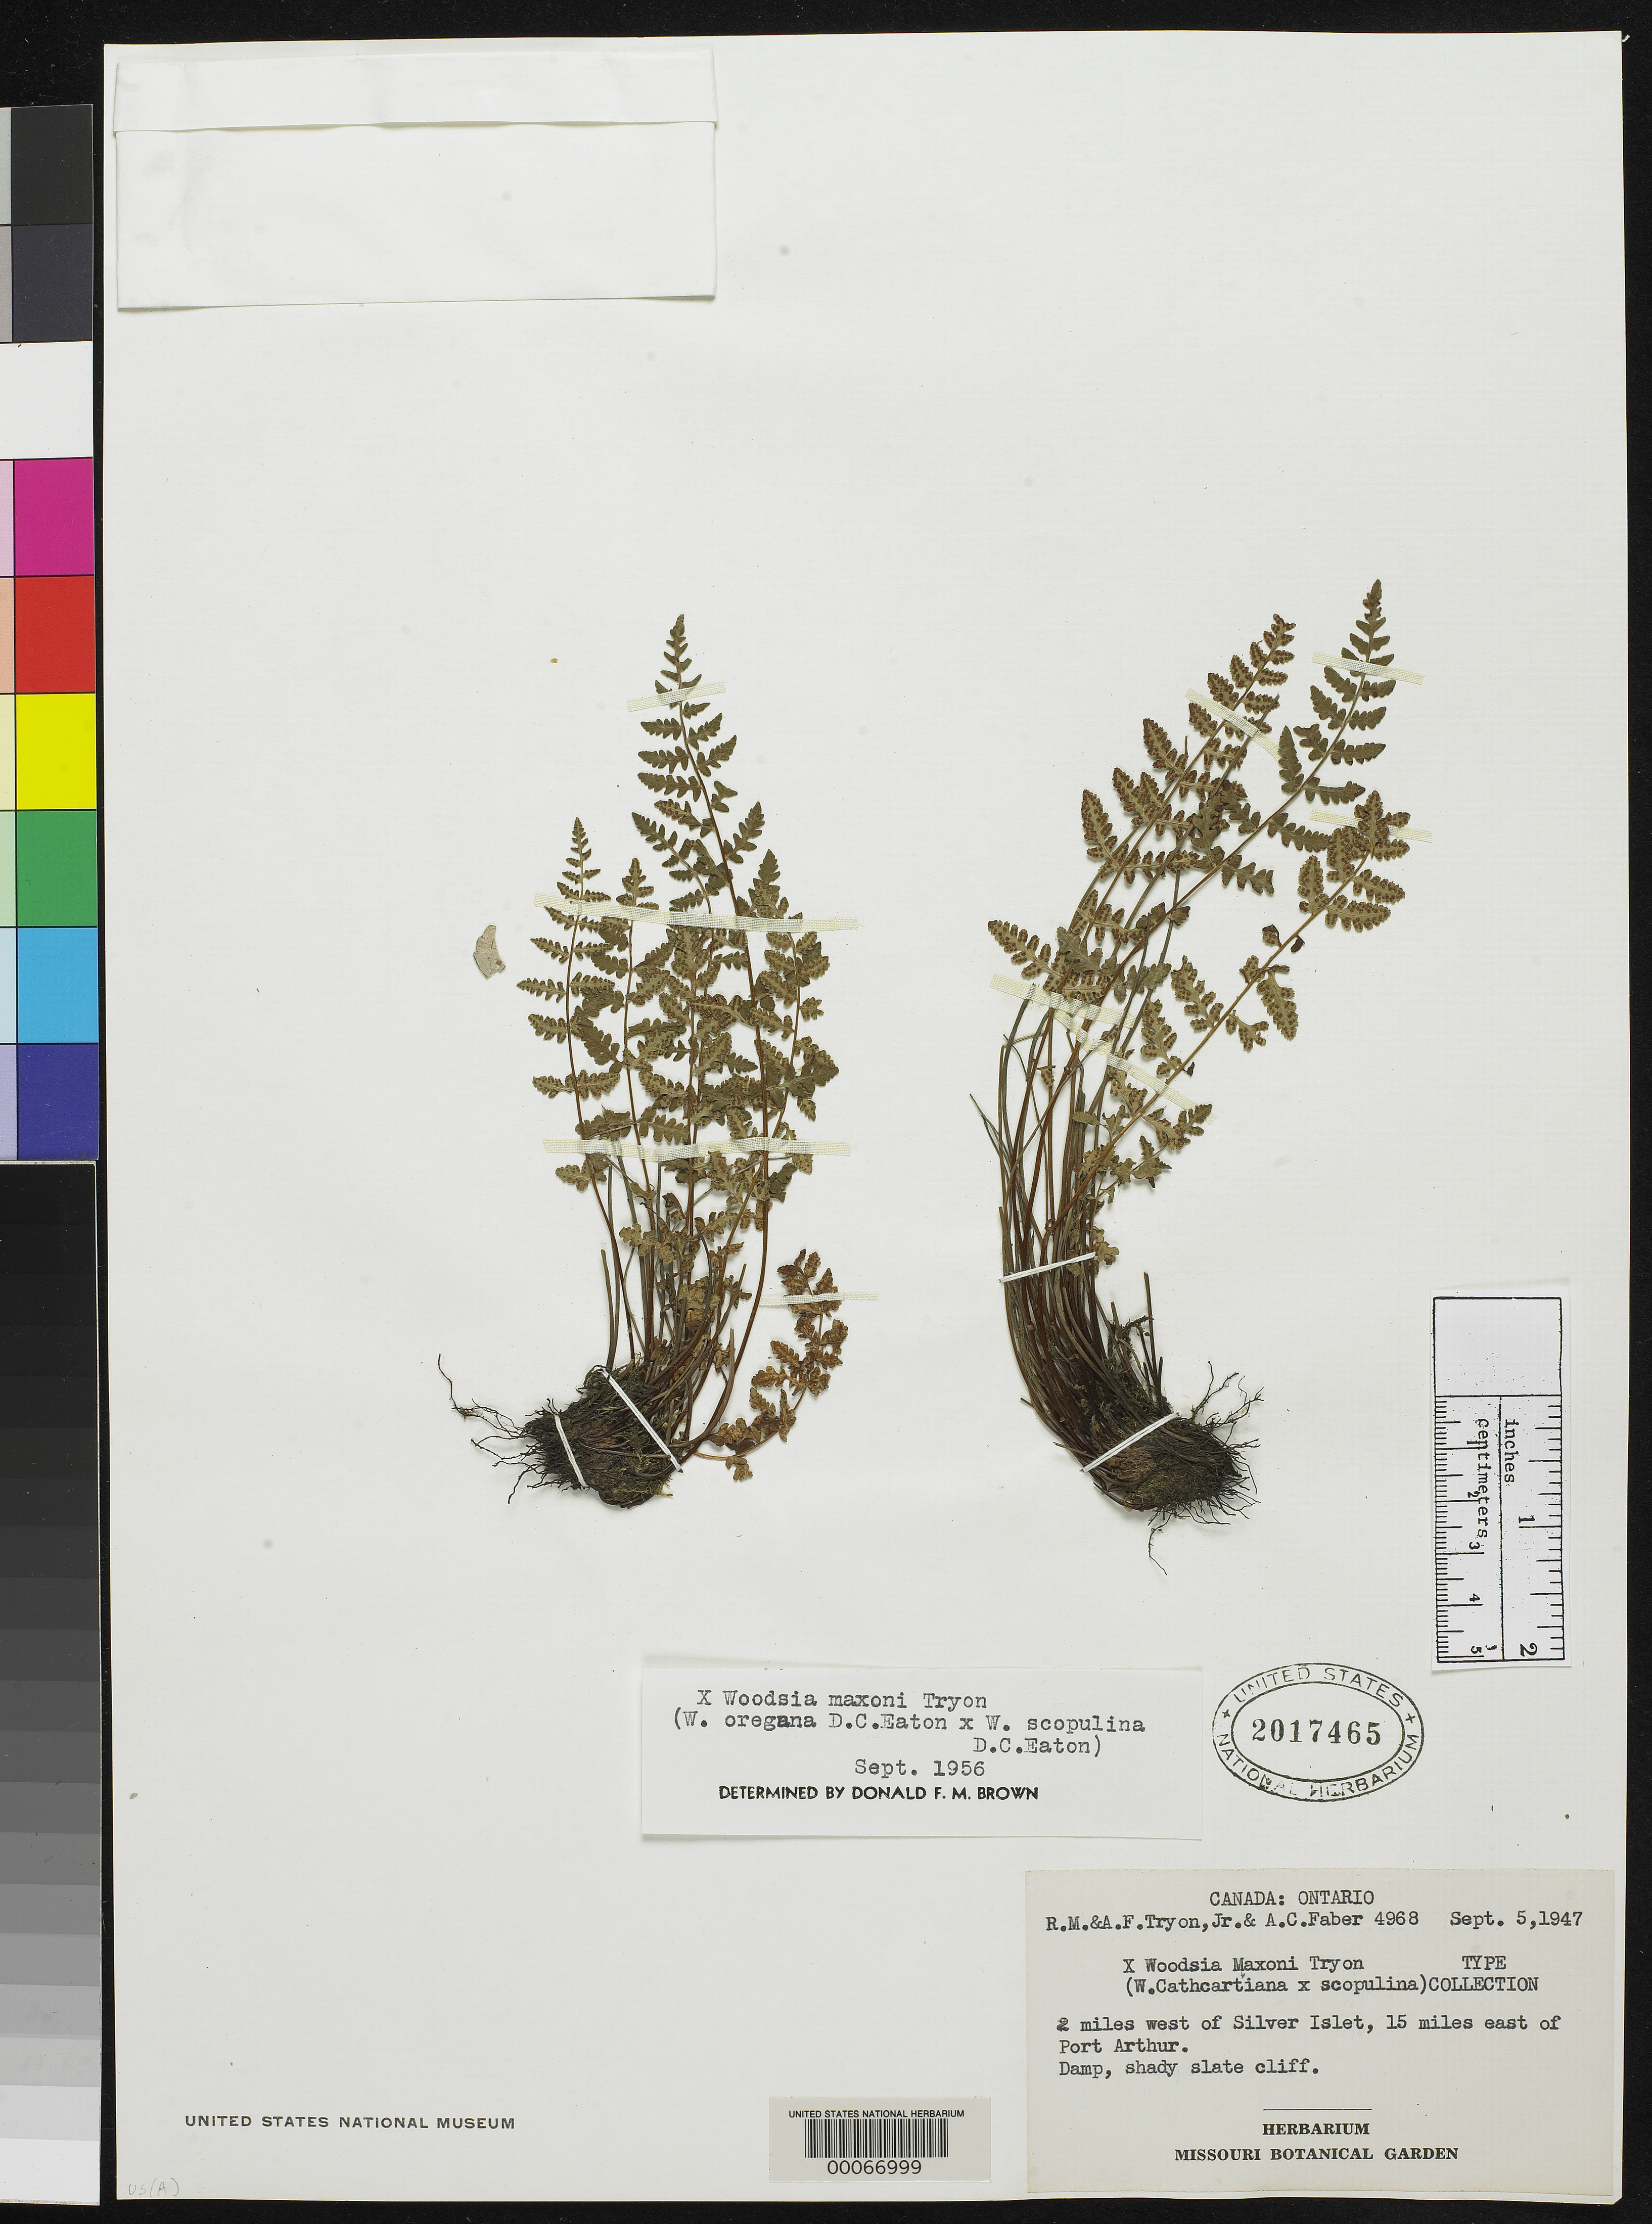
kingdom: Plantae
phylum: Tracheophyta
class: Polypodiopsida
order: Polypodiales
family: Woodsiaceae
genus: Woodsia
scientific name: Woodsia x maxonii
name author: R.M. Tryon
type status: Type Collection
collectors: R. M. Tryon & E. Faber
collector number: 4968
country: Canada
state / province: Ontario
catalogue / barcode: US 2017465